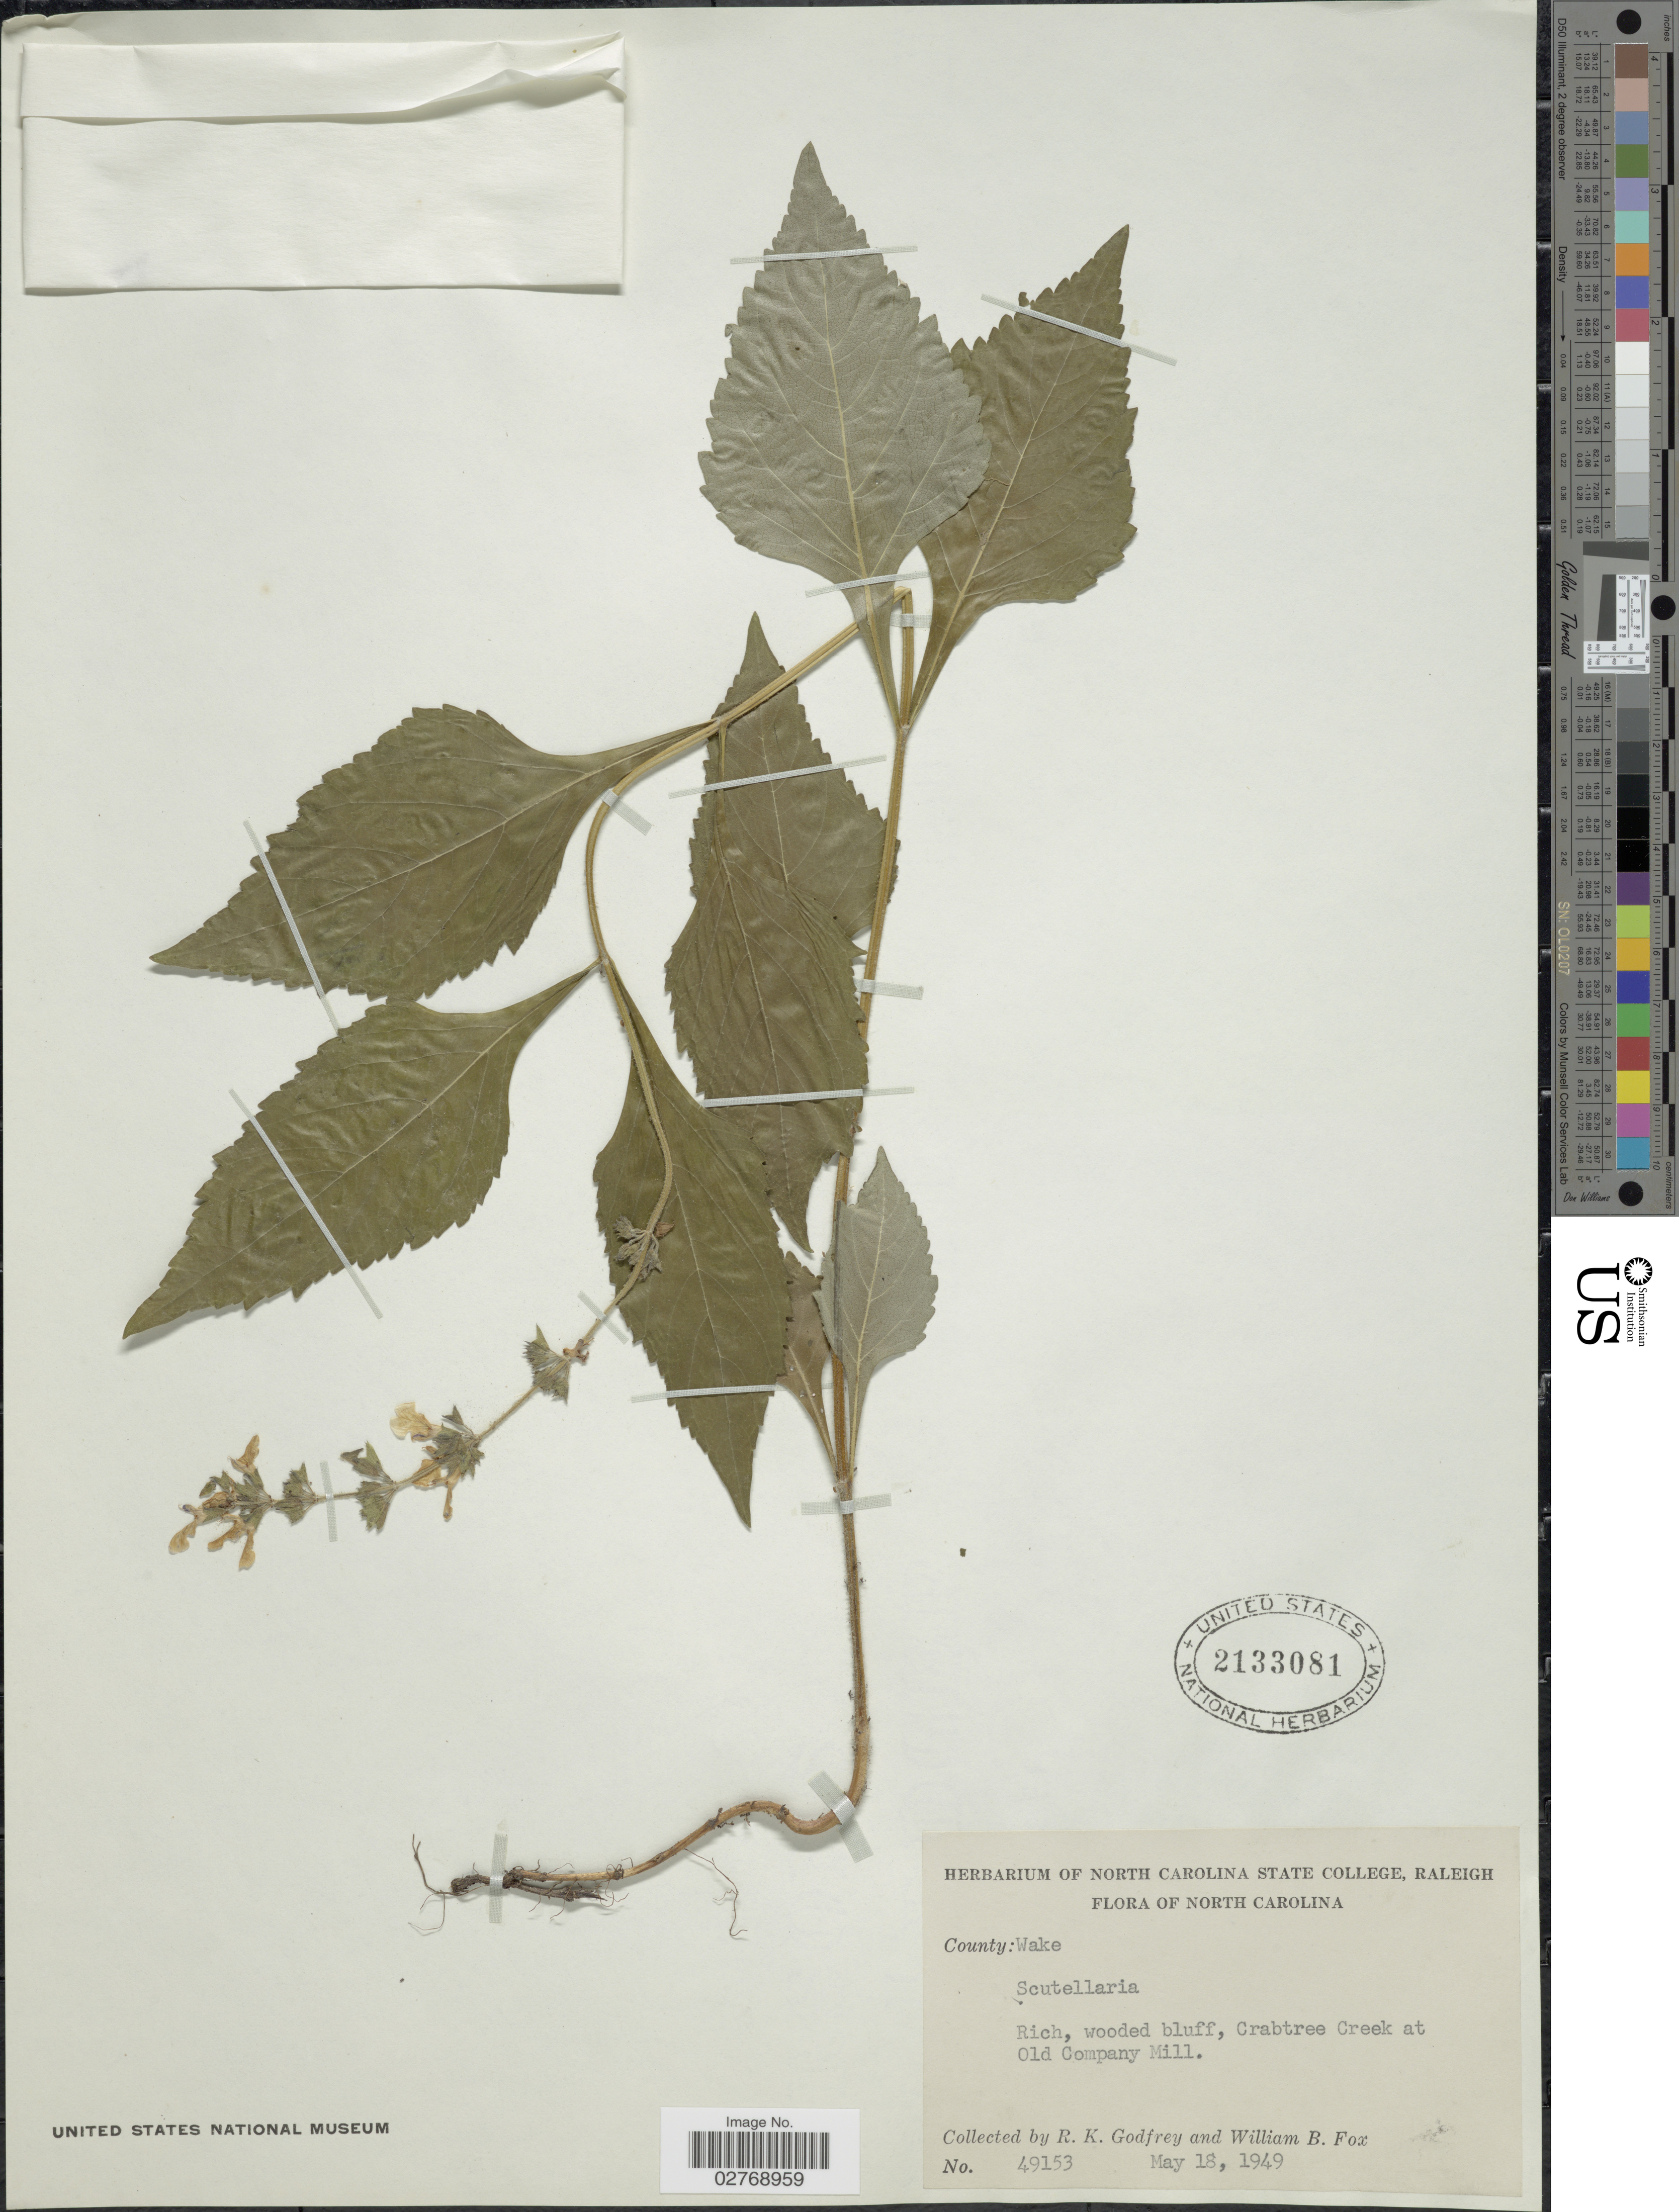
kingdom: Plantae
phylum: Tracheophyta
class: Magnoliopsida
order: Lamiales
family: Lamiaceae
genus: Scutellaria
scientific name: Scutellaria serrata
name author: Andrews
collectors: R. K. Godfrey & W. Fox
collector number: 49153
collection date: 1949-05-18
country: United States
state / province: North Carolina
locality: County: Wake. Crabtree Creek at Old Company Mill.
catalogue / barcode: US 2133081